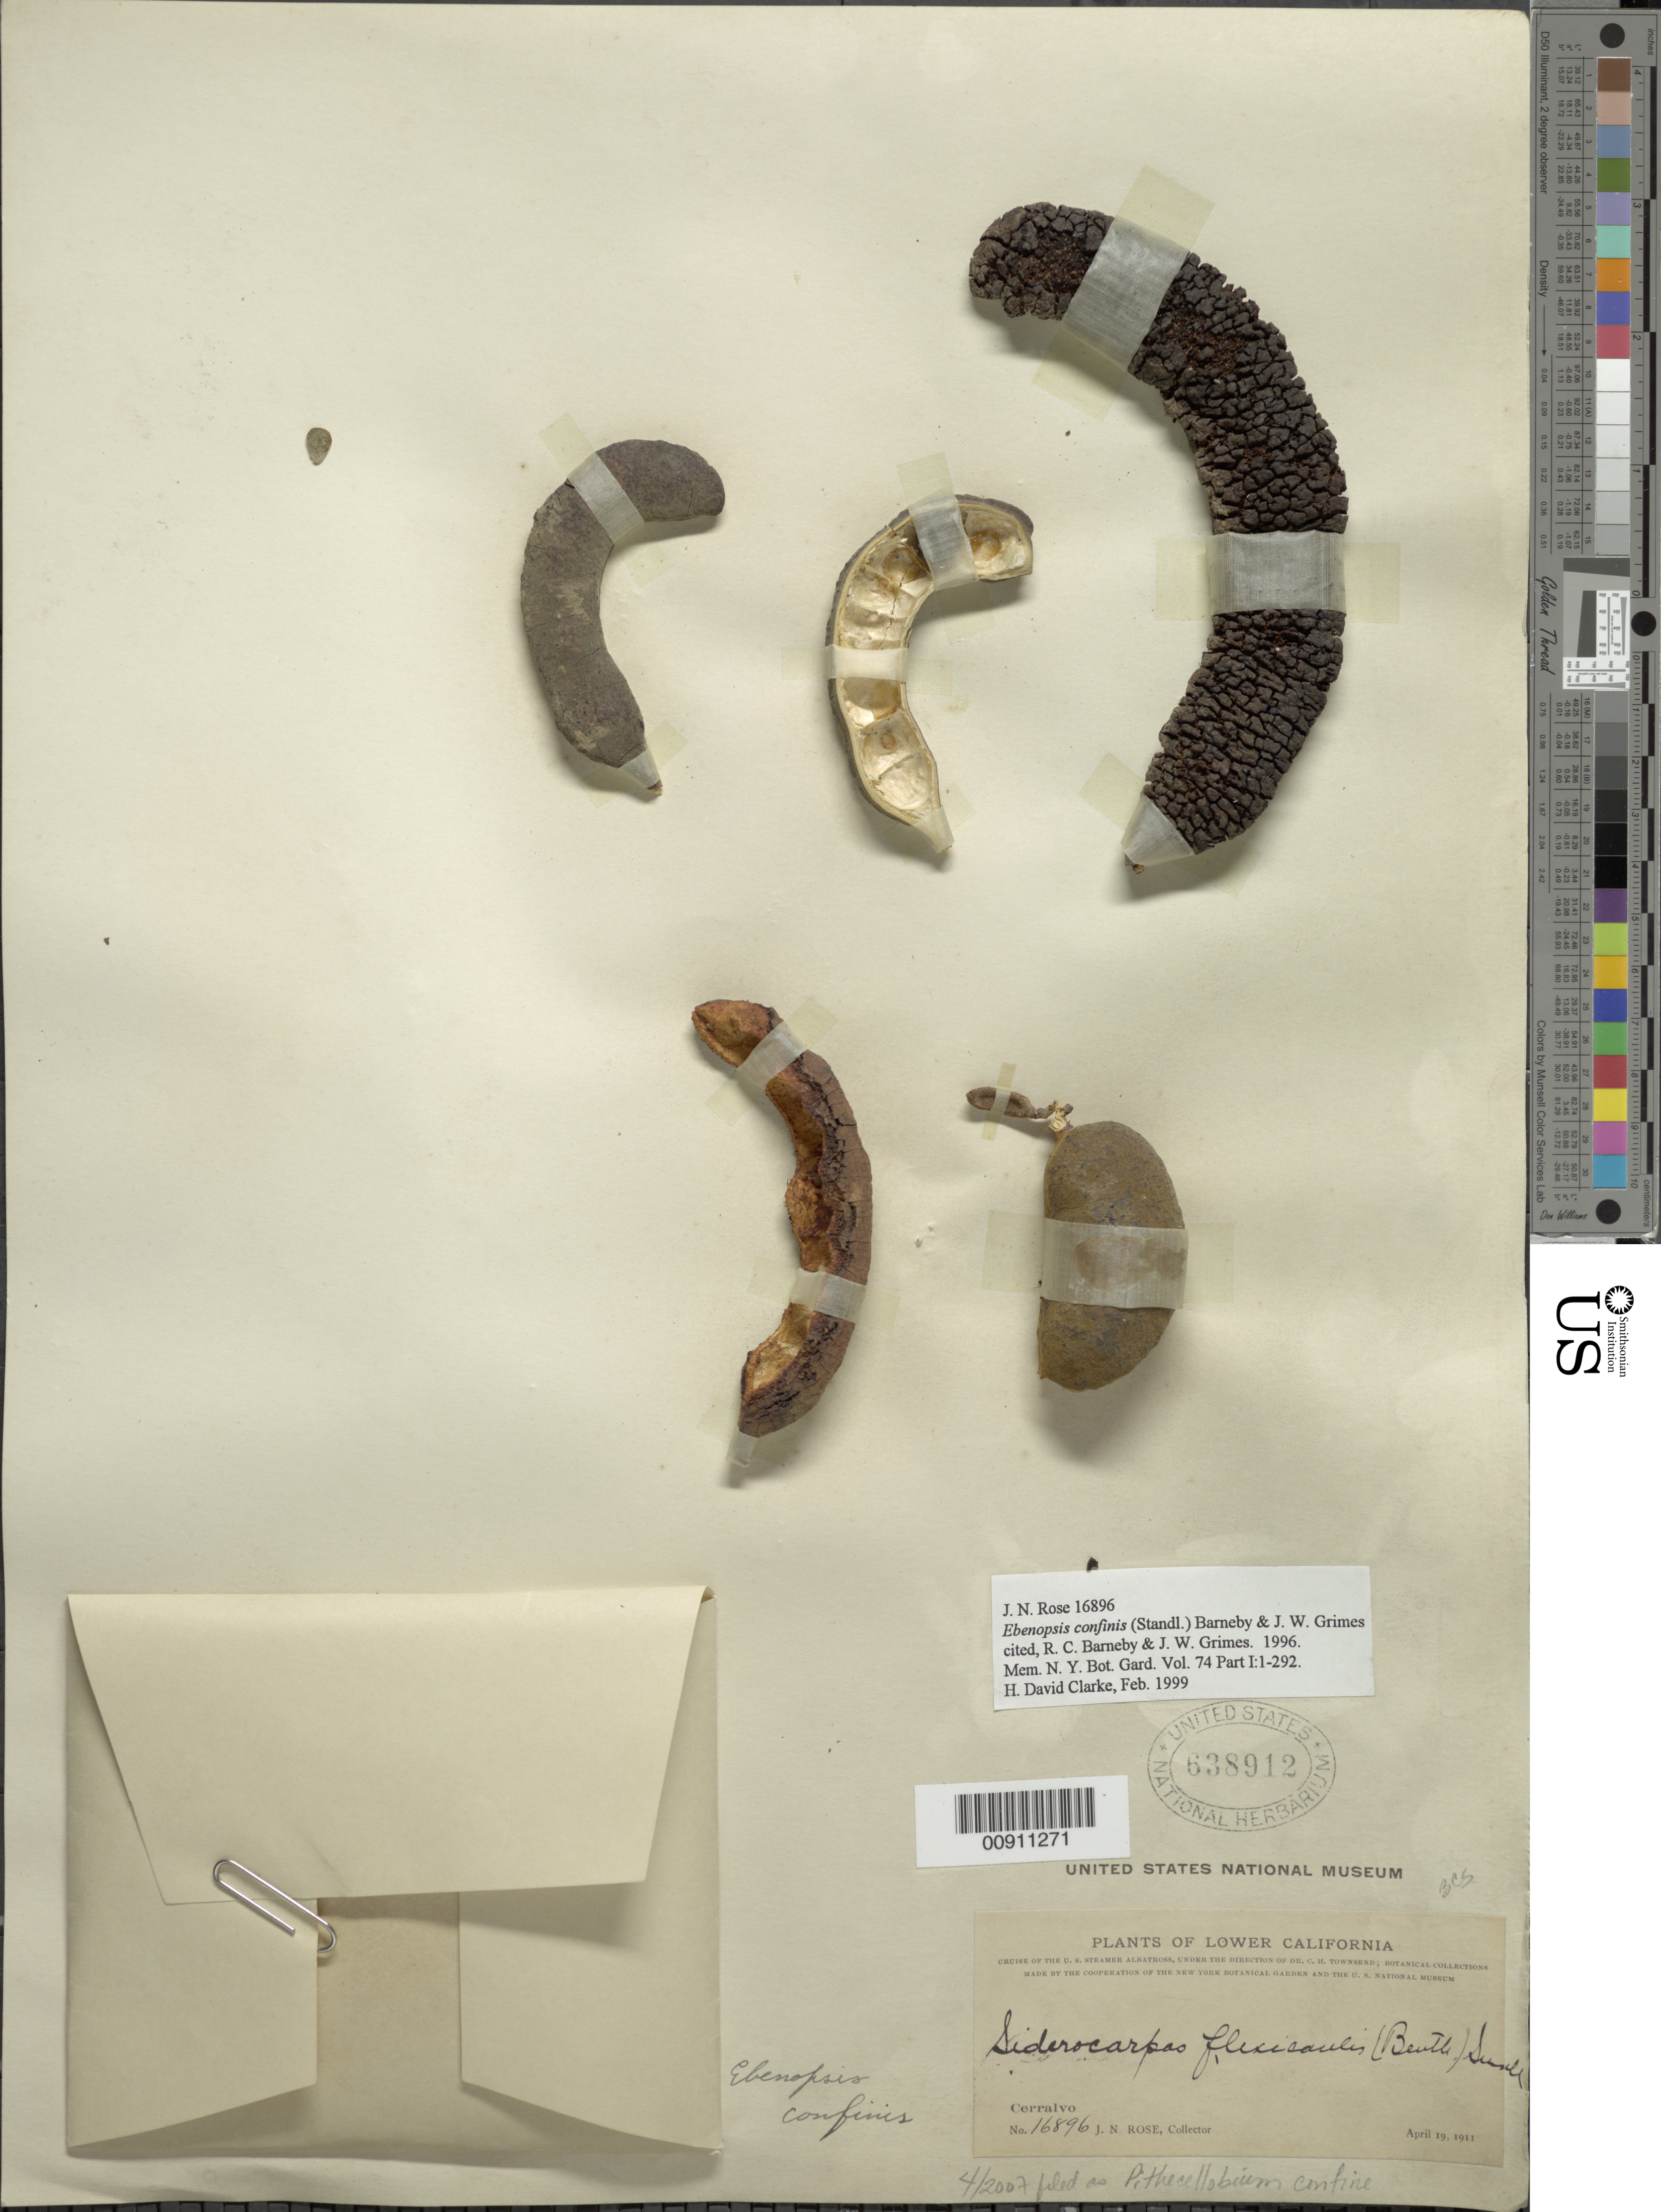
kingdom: Plantae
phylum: Tracheophyta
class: Magnoliopsida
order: Fabales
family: Fabaceae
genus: Ebenopsis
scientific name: Ebenopsis confinis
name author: (Standl.) Britton & Rose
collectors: J. N. Rose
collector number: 16896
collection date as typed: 19 Apr 1911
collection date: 1911-04-19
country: Mexico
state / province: Baja California Sur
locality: Cerralvo.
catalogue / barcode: US 638912